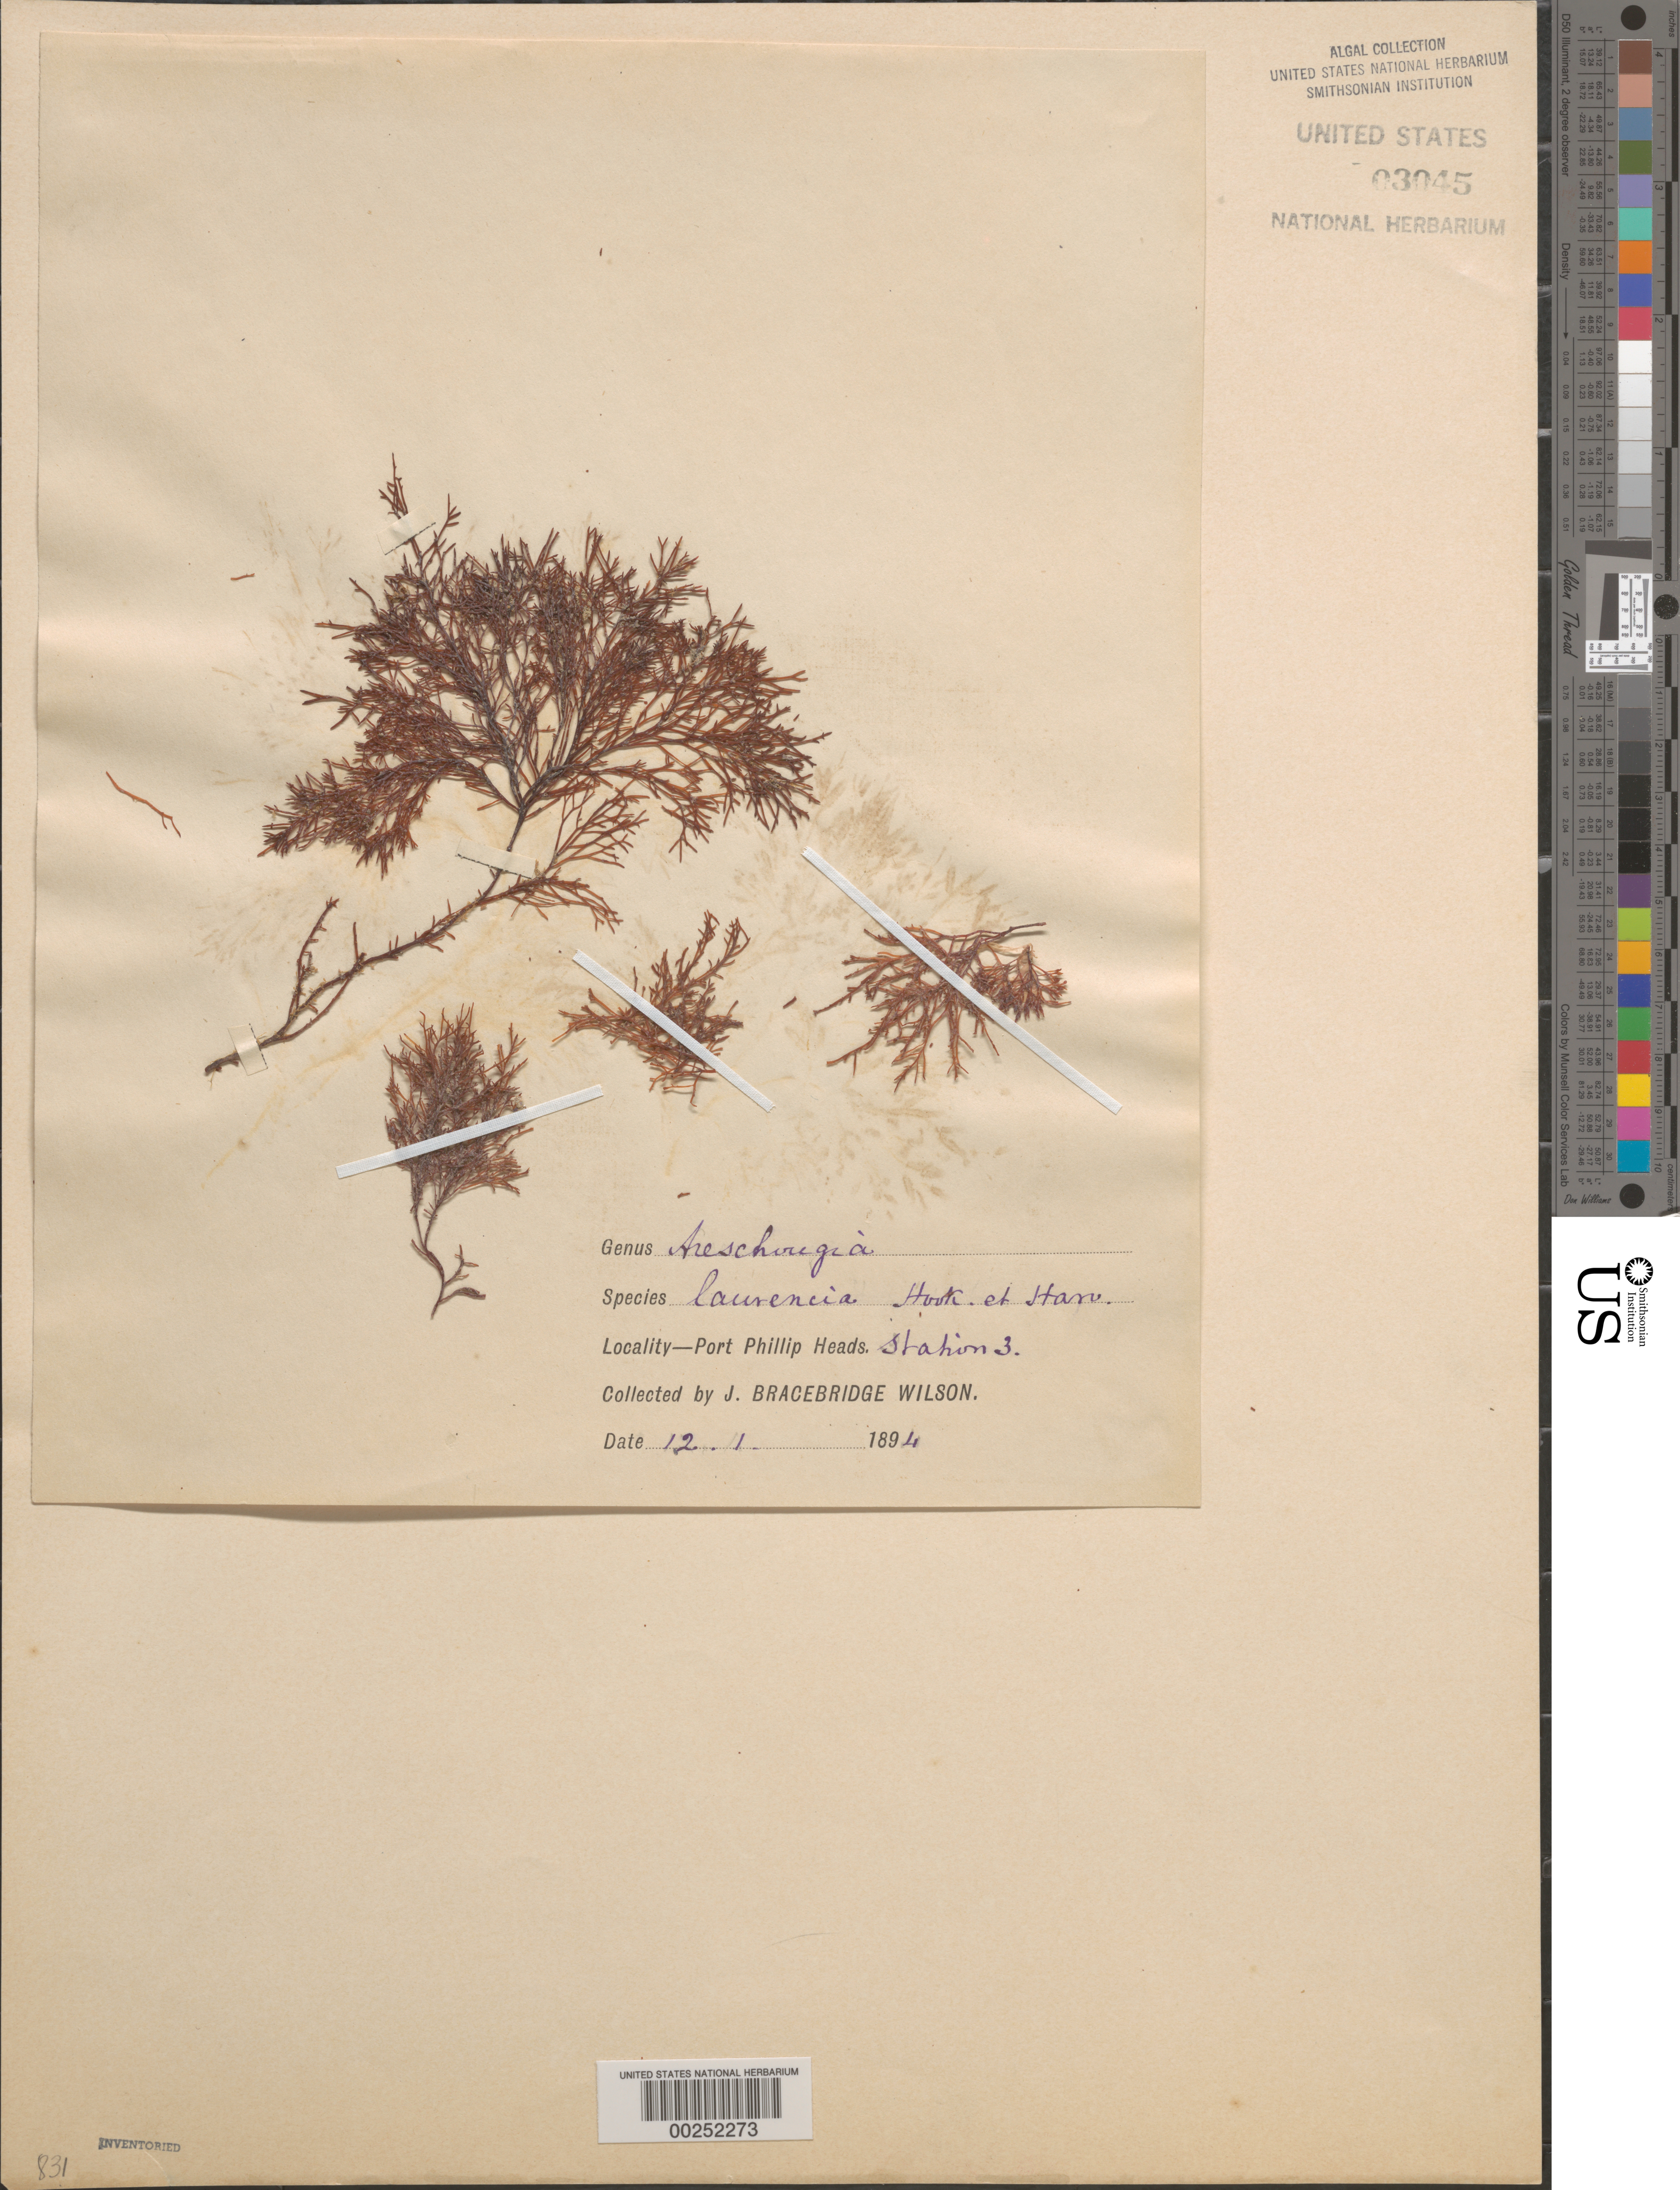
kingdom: Plantae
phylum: Rhodophyta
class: Florideophyceae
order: Gigartinales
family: Areschougiaceae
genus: Areschougia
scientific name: Areschougia congesta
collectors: J. B. Wilson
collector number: Station 3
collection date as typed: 12 Jan 1894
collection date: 1894-01-12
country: Australia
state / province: Victoria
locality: Port Phillip Heads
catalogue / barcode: US 3045